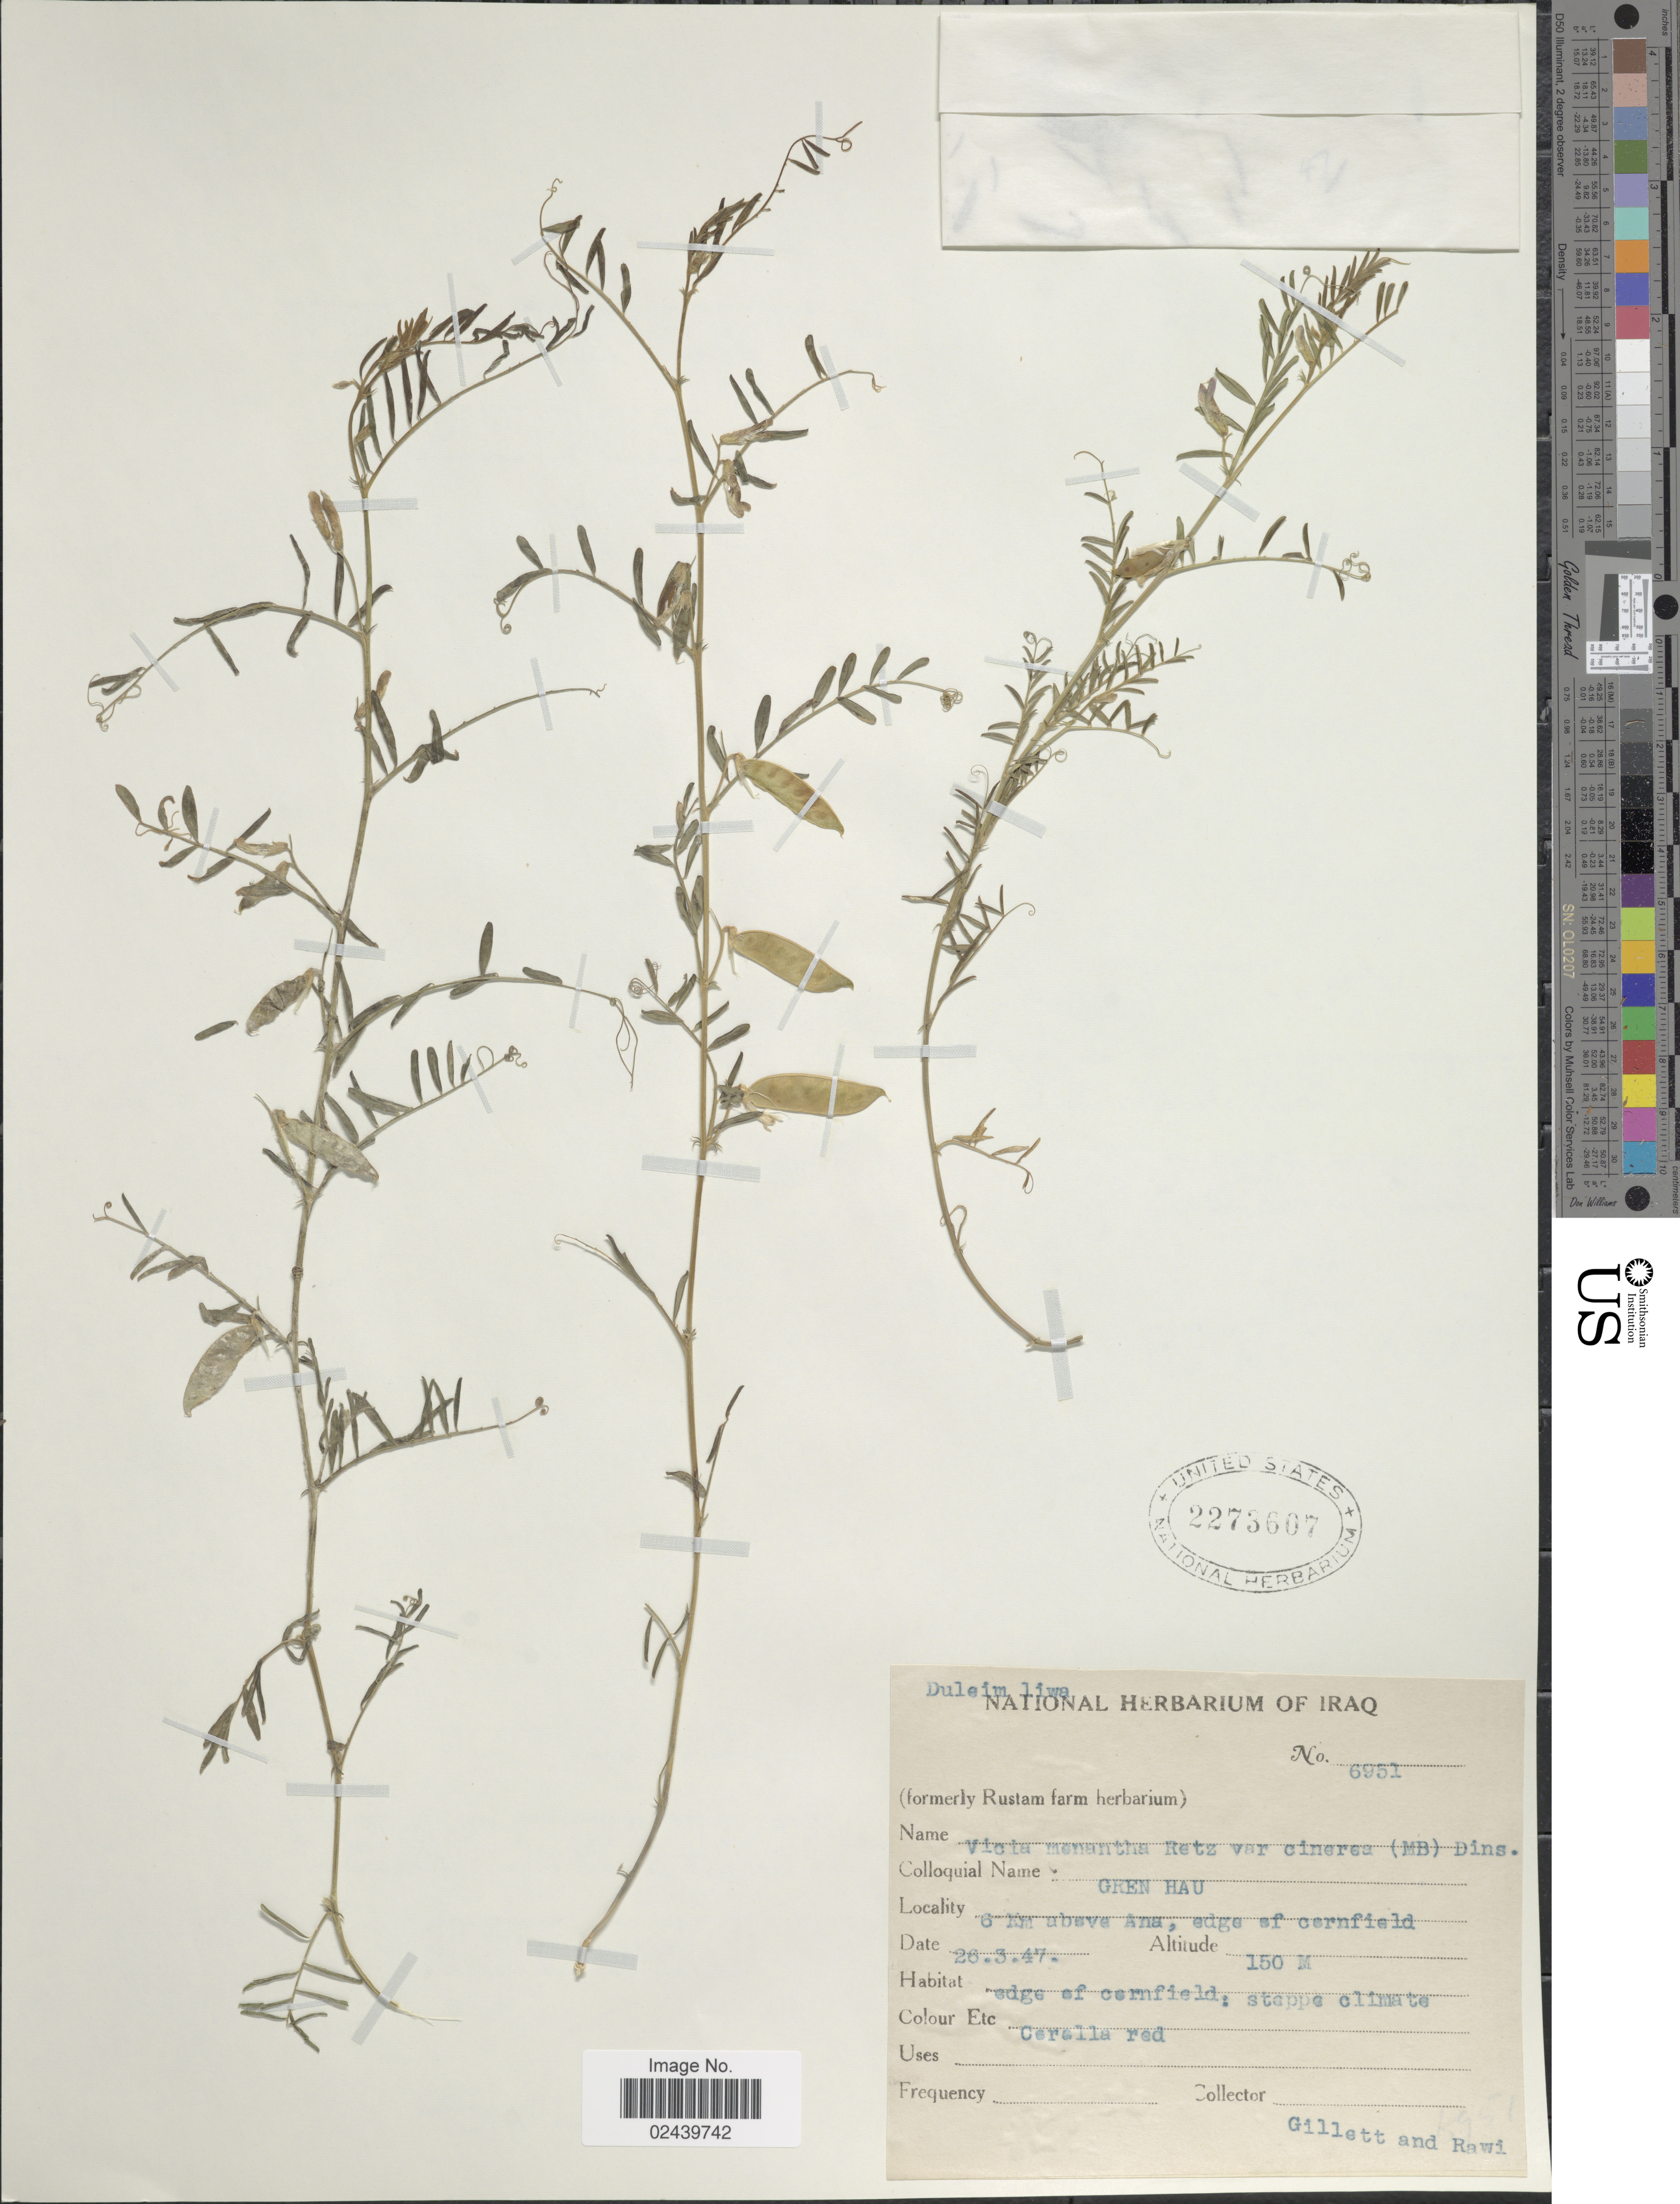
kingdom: Plantae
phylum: Tracheophyta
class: Magnoliopsida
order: Fabales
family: Fabaceae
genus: Vicia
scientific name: Vicia monantha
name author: Retz.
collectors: Gillett, -- & -. Rawi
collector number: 6951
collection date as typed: Transcribed d/m/y: 26/3/47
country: Iraq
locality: Duleim liwa. 6 km above Ana [interpreted]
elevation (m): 150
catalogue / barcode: US 2273607